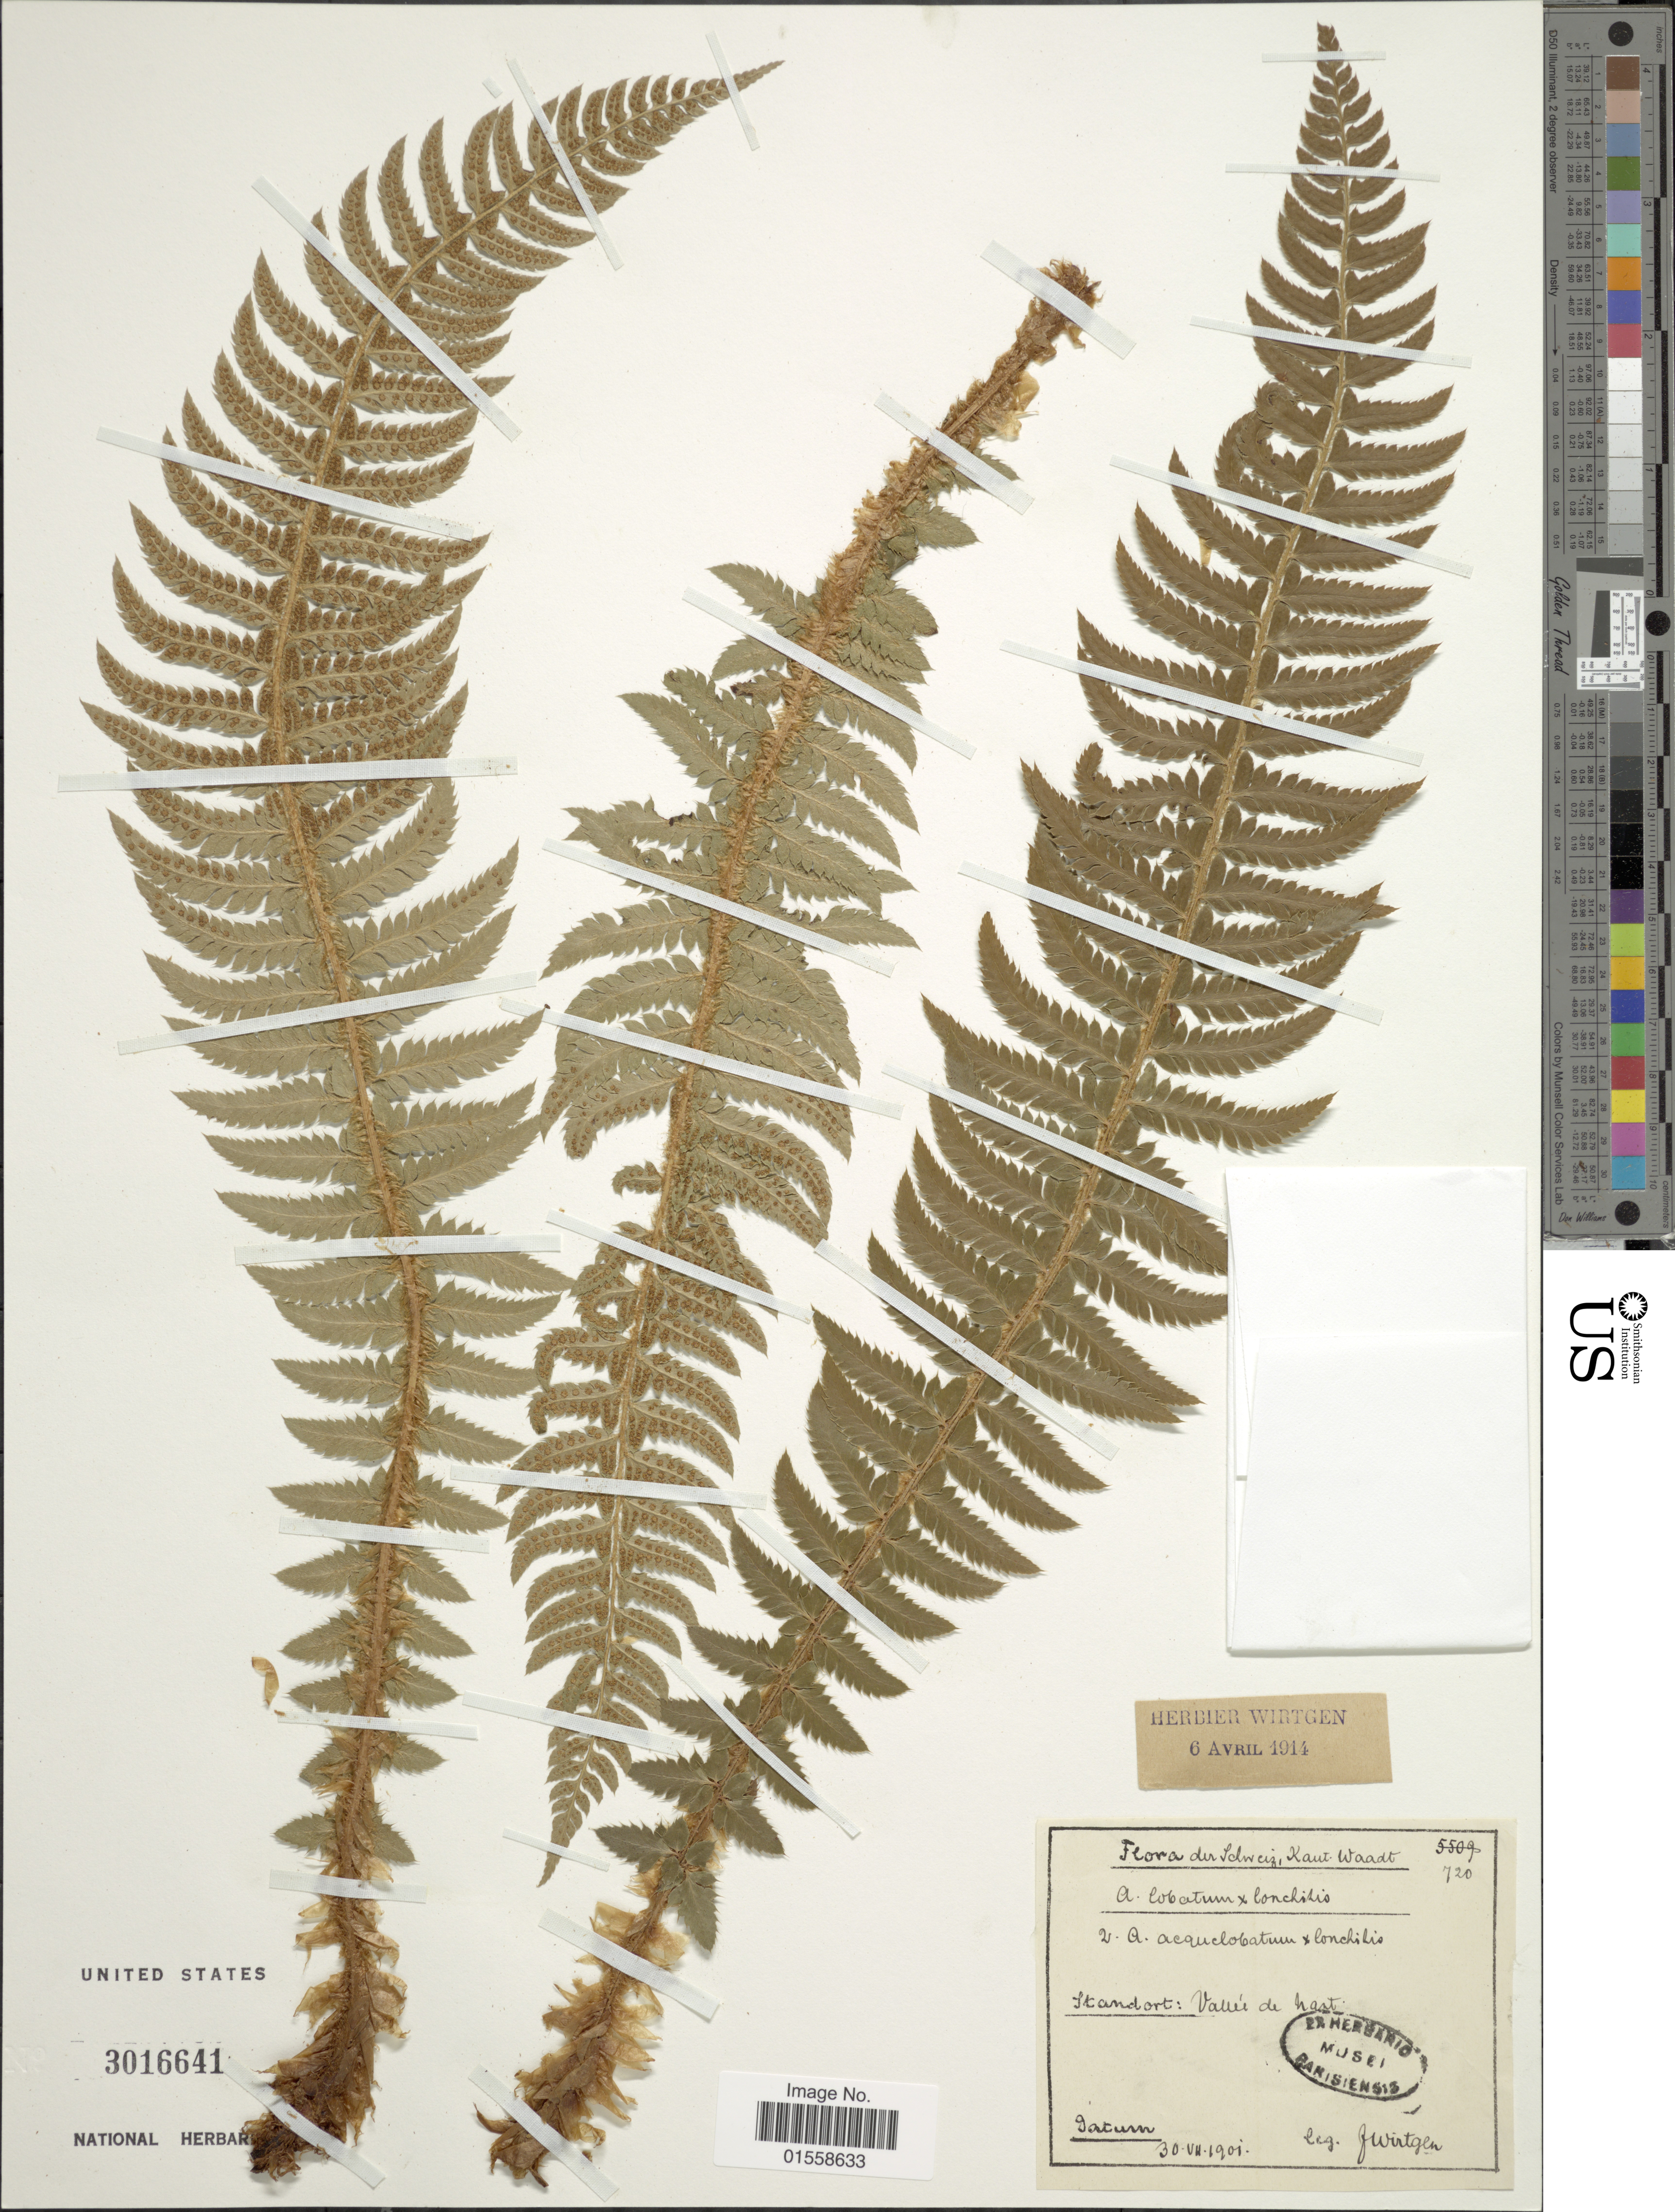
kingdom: Plantae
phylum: Tracheophyta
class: Polypodiopsida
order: Polypodiales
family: Dryopteridaceae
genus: Polystichum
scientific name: Polystichum x illyricum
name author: Hahne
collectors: Wirtgen, --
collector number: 720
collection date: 1901-07-30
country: Switzerland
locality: Schweiz, Kant Waadt. Vallee de Nant.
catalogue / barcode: US 3016641